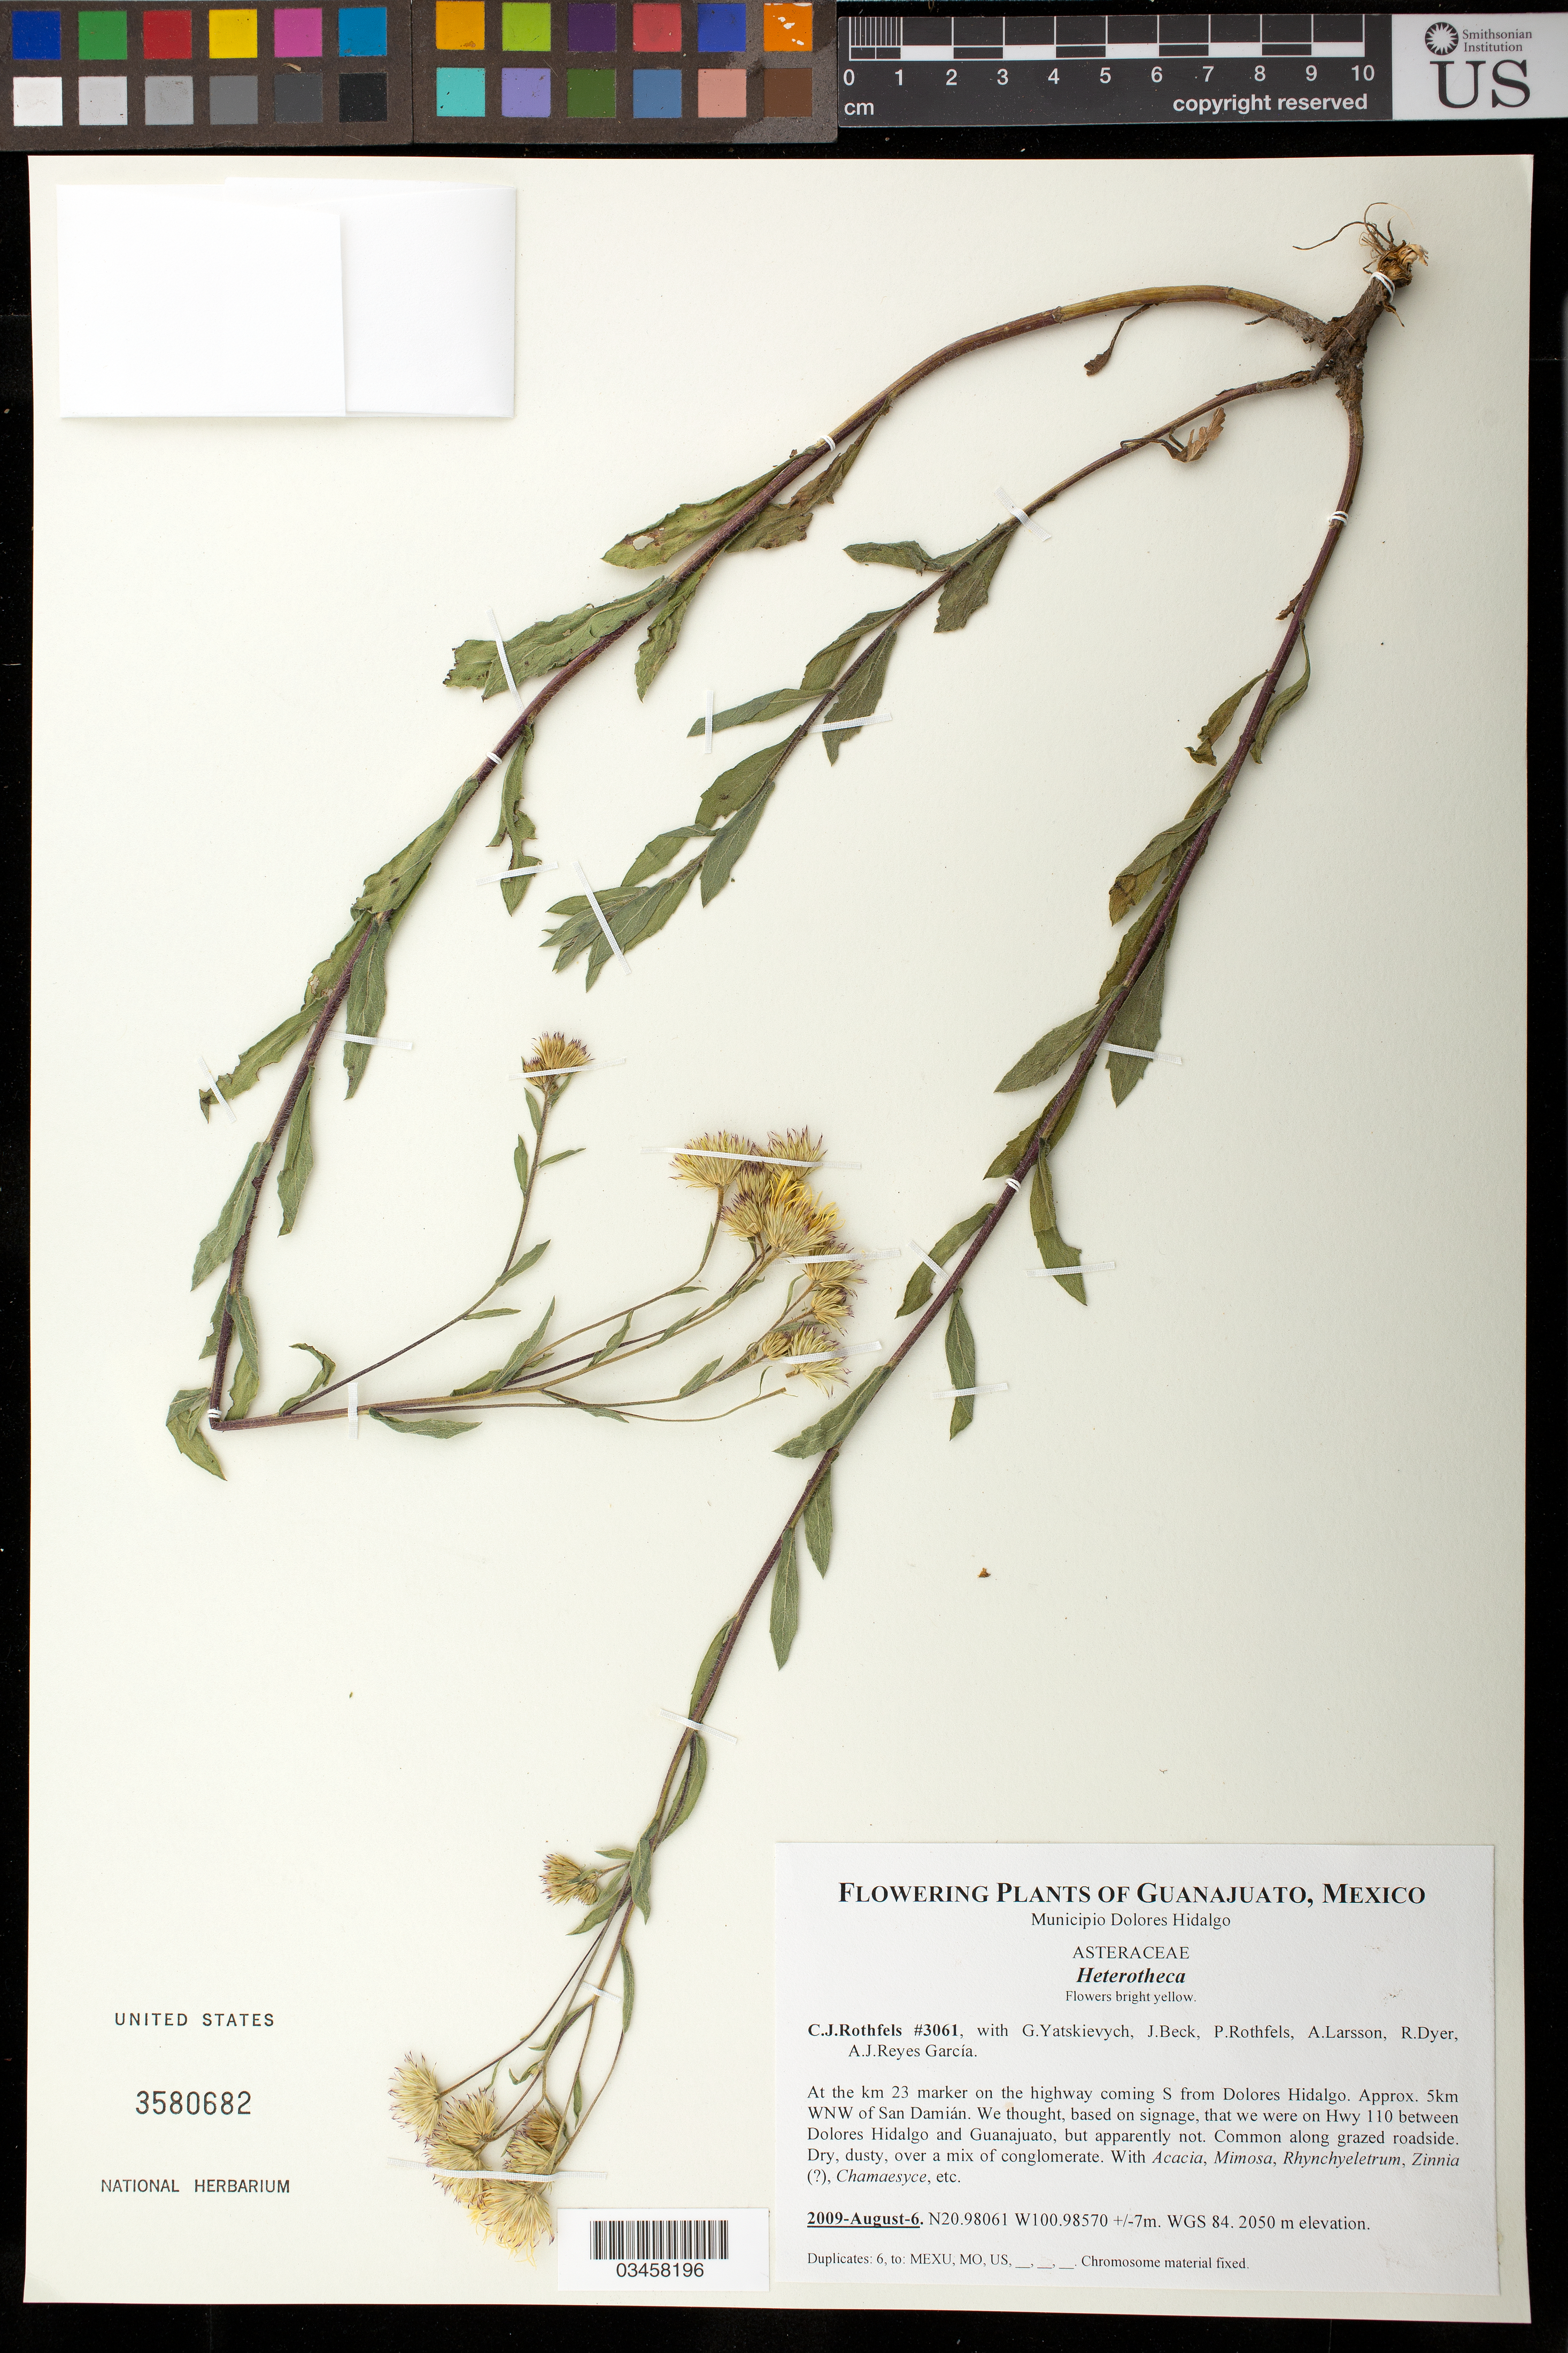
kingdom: Plantae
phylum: Tracheophyta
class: Magnoliopsida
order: Asterales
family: Asteraceae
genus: Heterotheca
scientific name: Heterotheca sp.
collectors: C. Rothfels, G. Yatskievych, J. Beck, C. Rothfels, A. Larsson, R. A. Dyer & A. Reyes G.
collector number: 3061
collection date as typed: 6 Aug 2009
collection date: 2009-08-06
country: Mexico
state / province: Guanajuato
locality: At the km 23 marker on yhr hwy coming S from Dolores Hidalgo. Approx. 5 km WNW of San Damian.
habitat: Common along grazed roadside. Dry, dusty, over a mix of conglomerate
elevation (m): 2050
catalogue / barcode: US 3580682